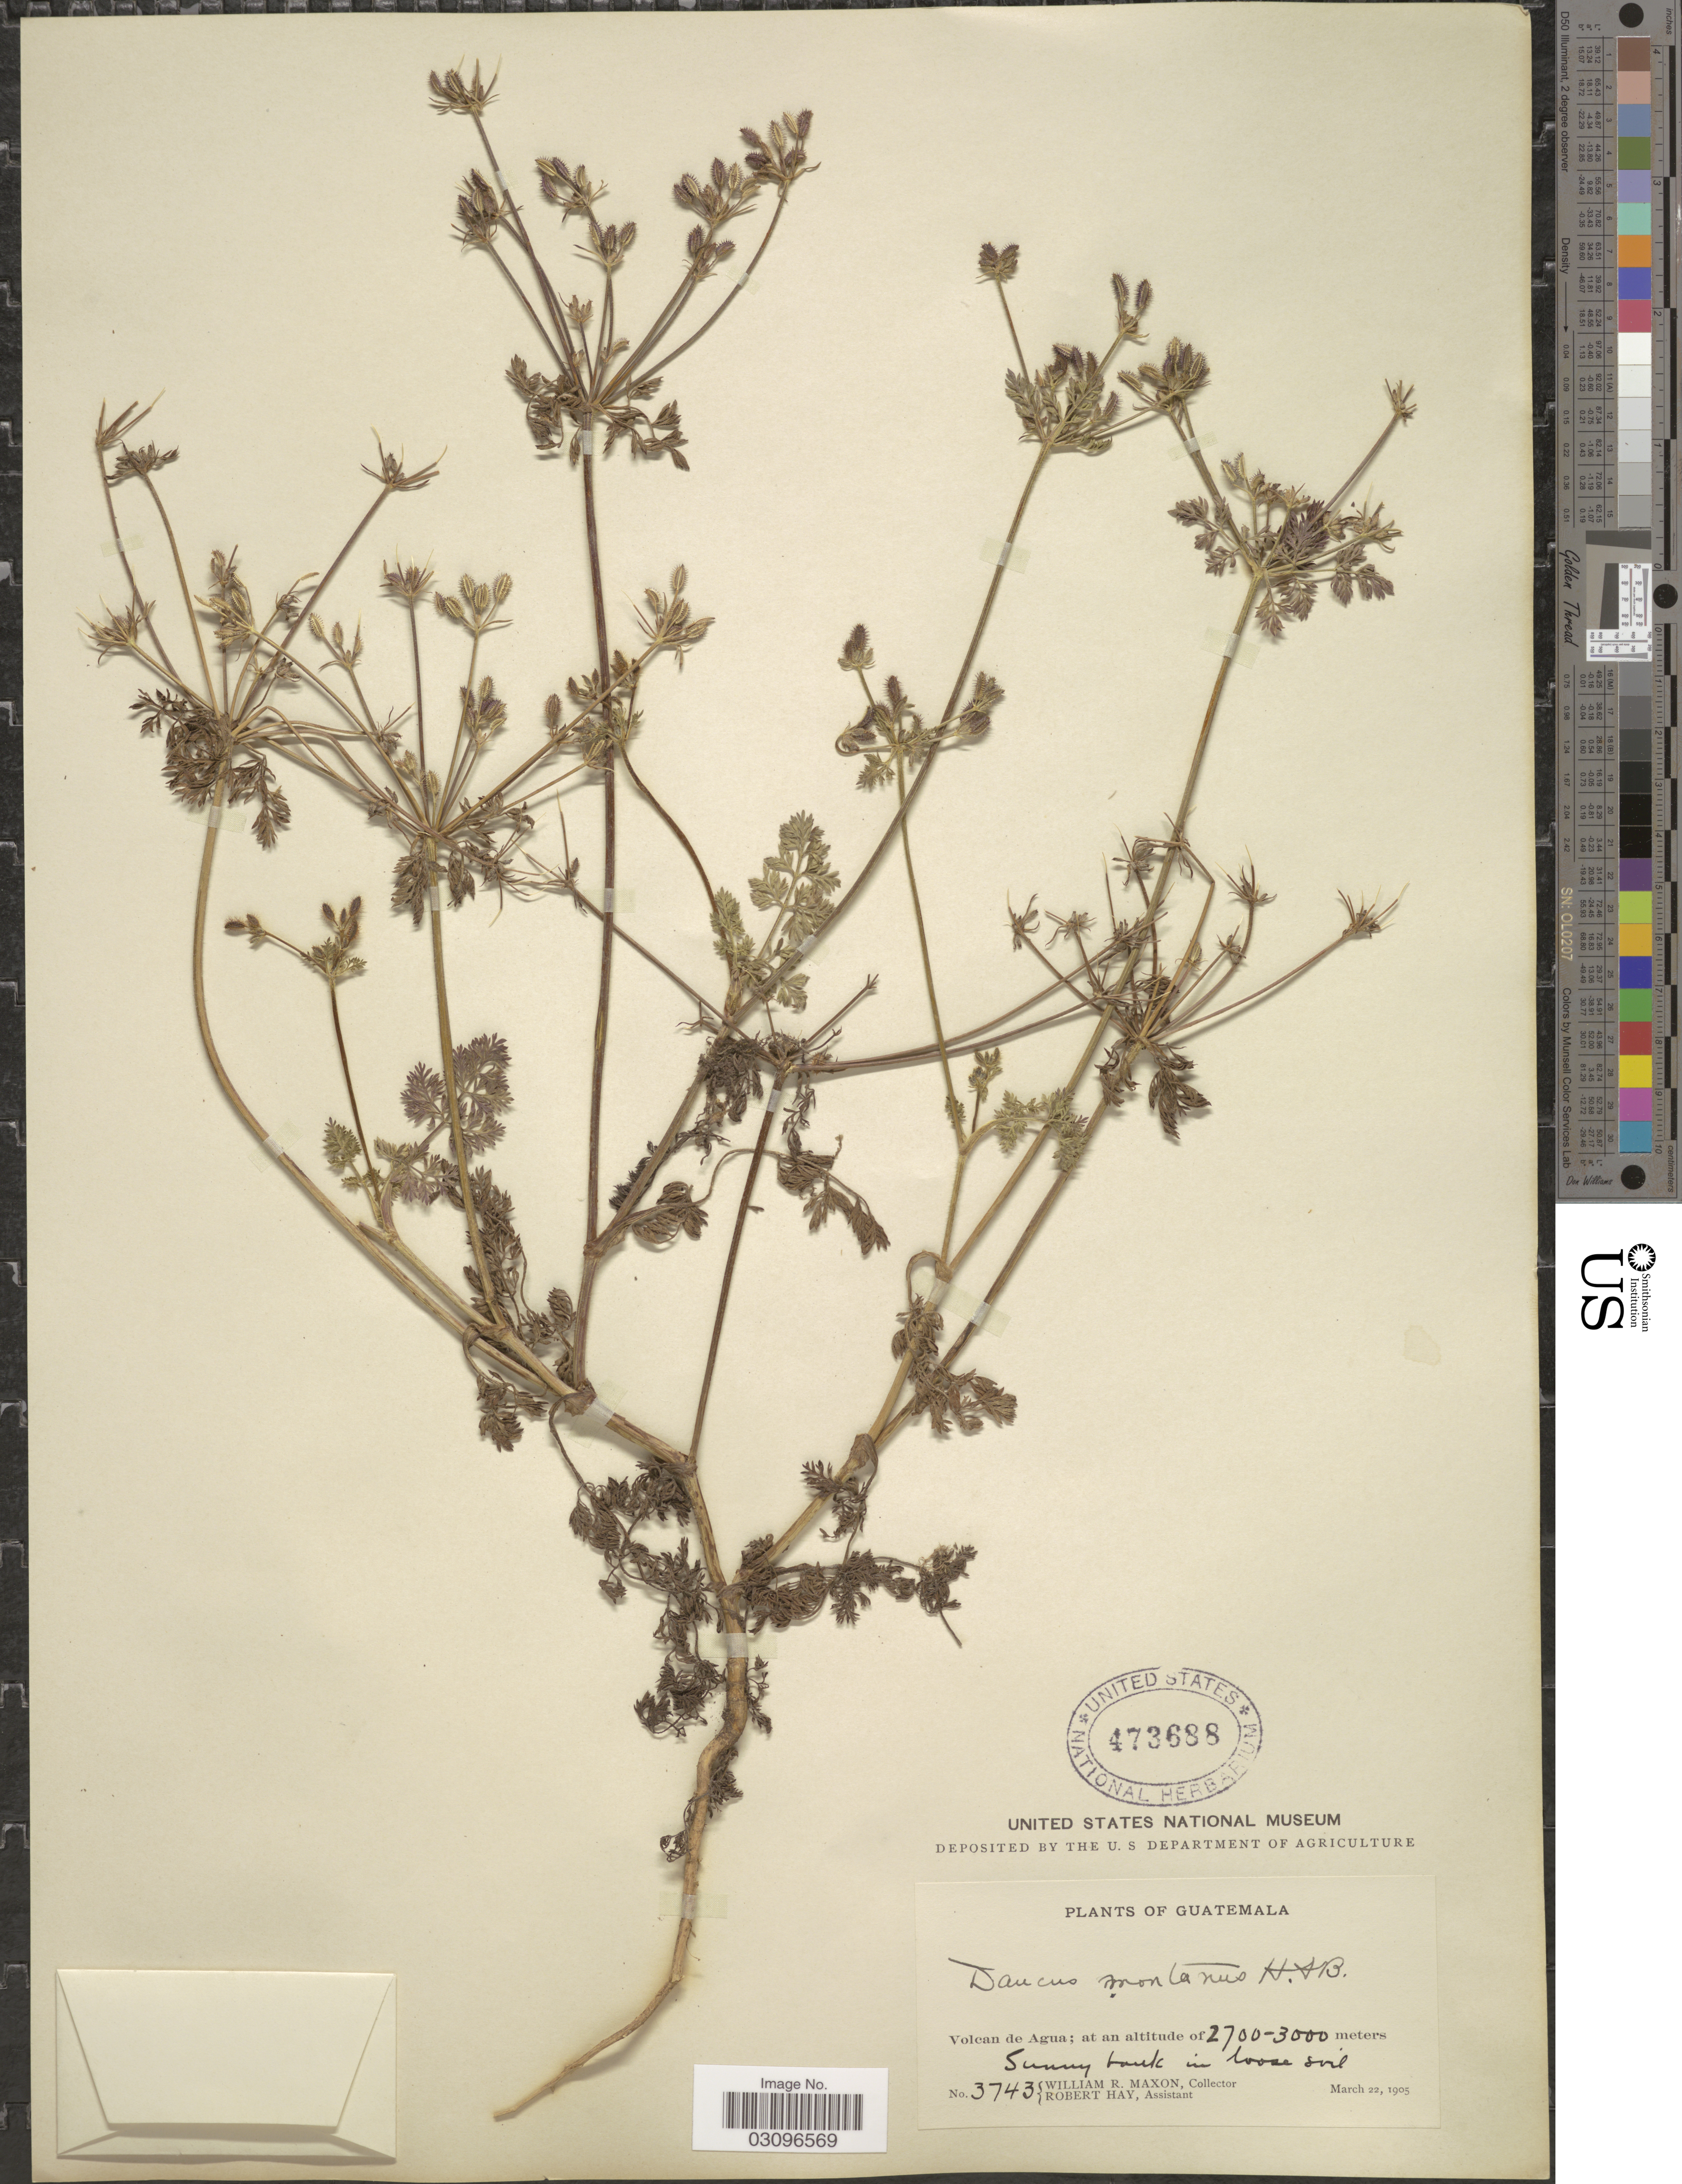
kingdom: Plantae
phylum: Tracheophyta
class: Magnoliopsida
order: Apiales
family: Apiaceae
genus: Daucus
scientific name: Daucus montanus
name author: Humb. & Bonpl. ex Spreng.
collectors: W. R. Maxon & R. Hay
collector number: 3743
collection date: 1905-03-22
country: Guatemala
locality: Volcan de Agua.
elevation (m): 2700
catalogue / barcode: US 473688